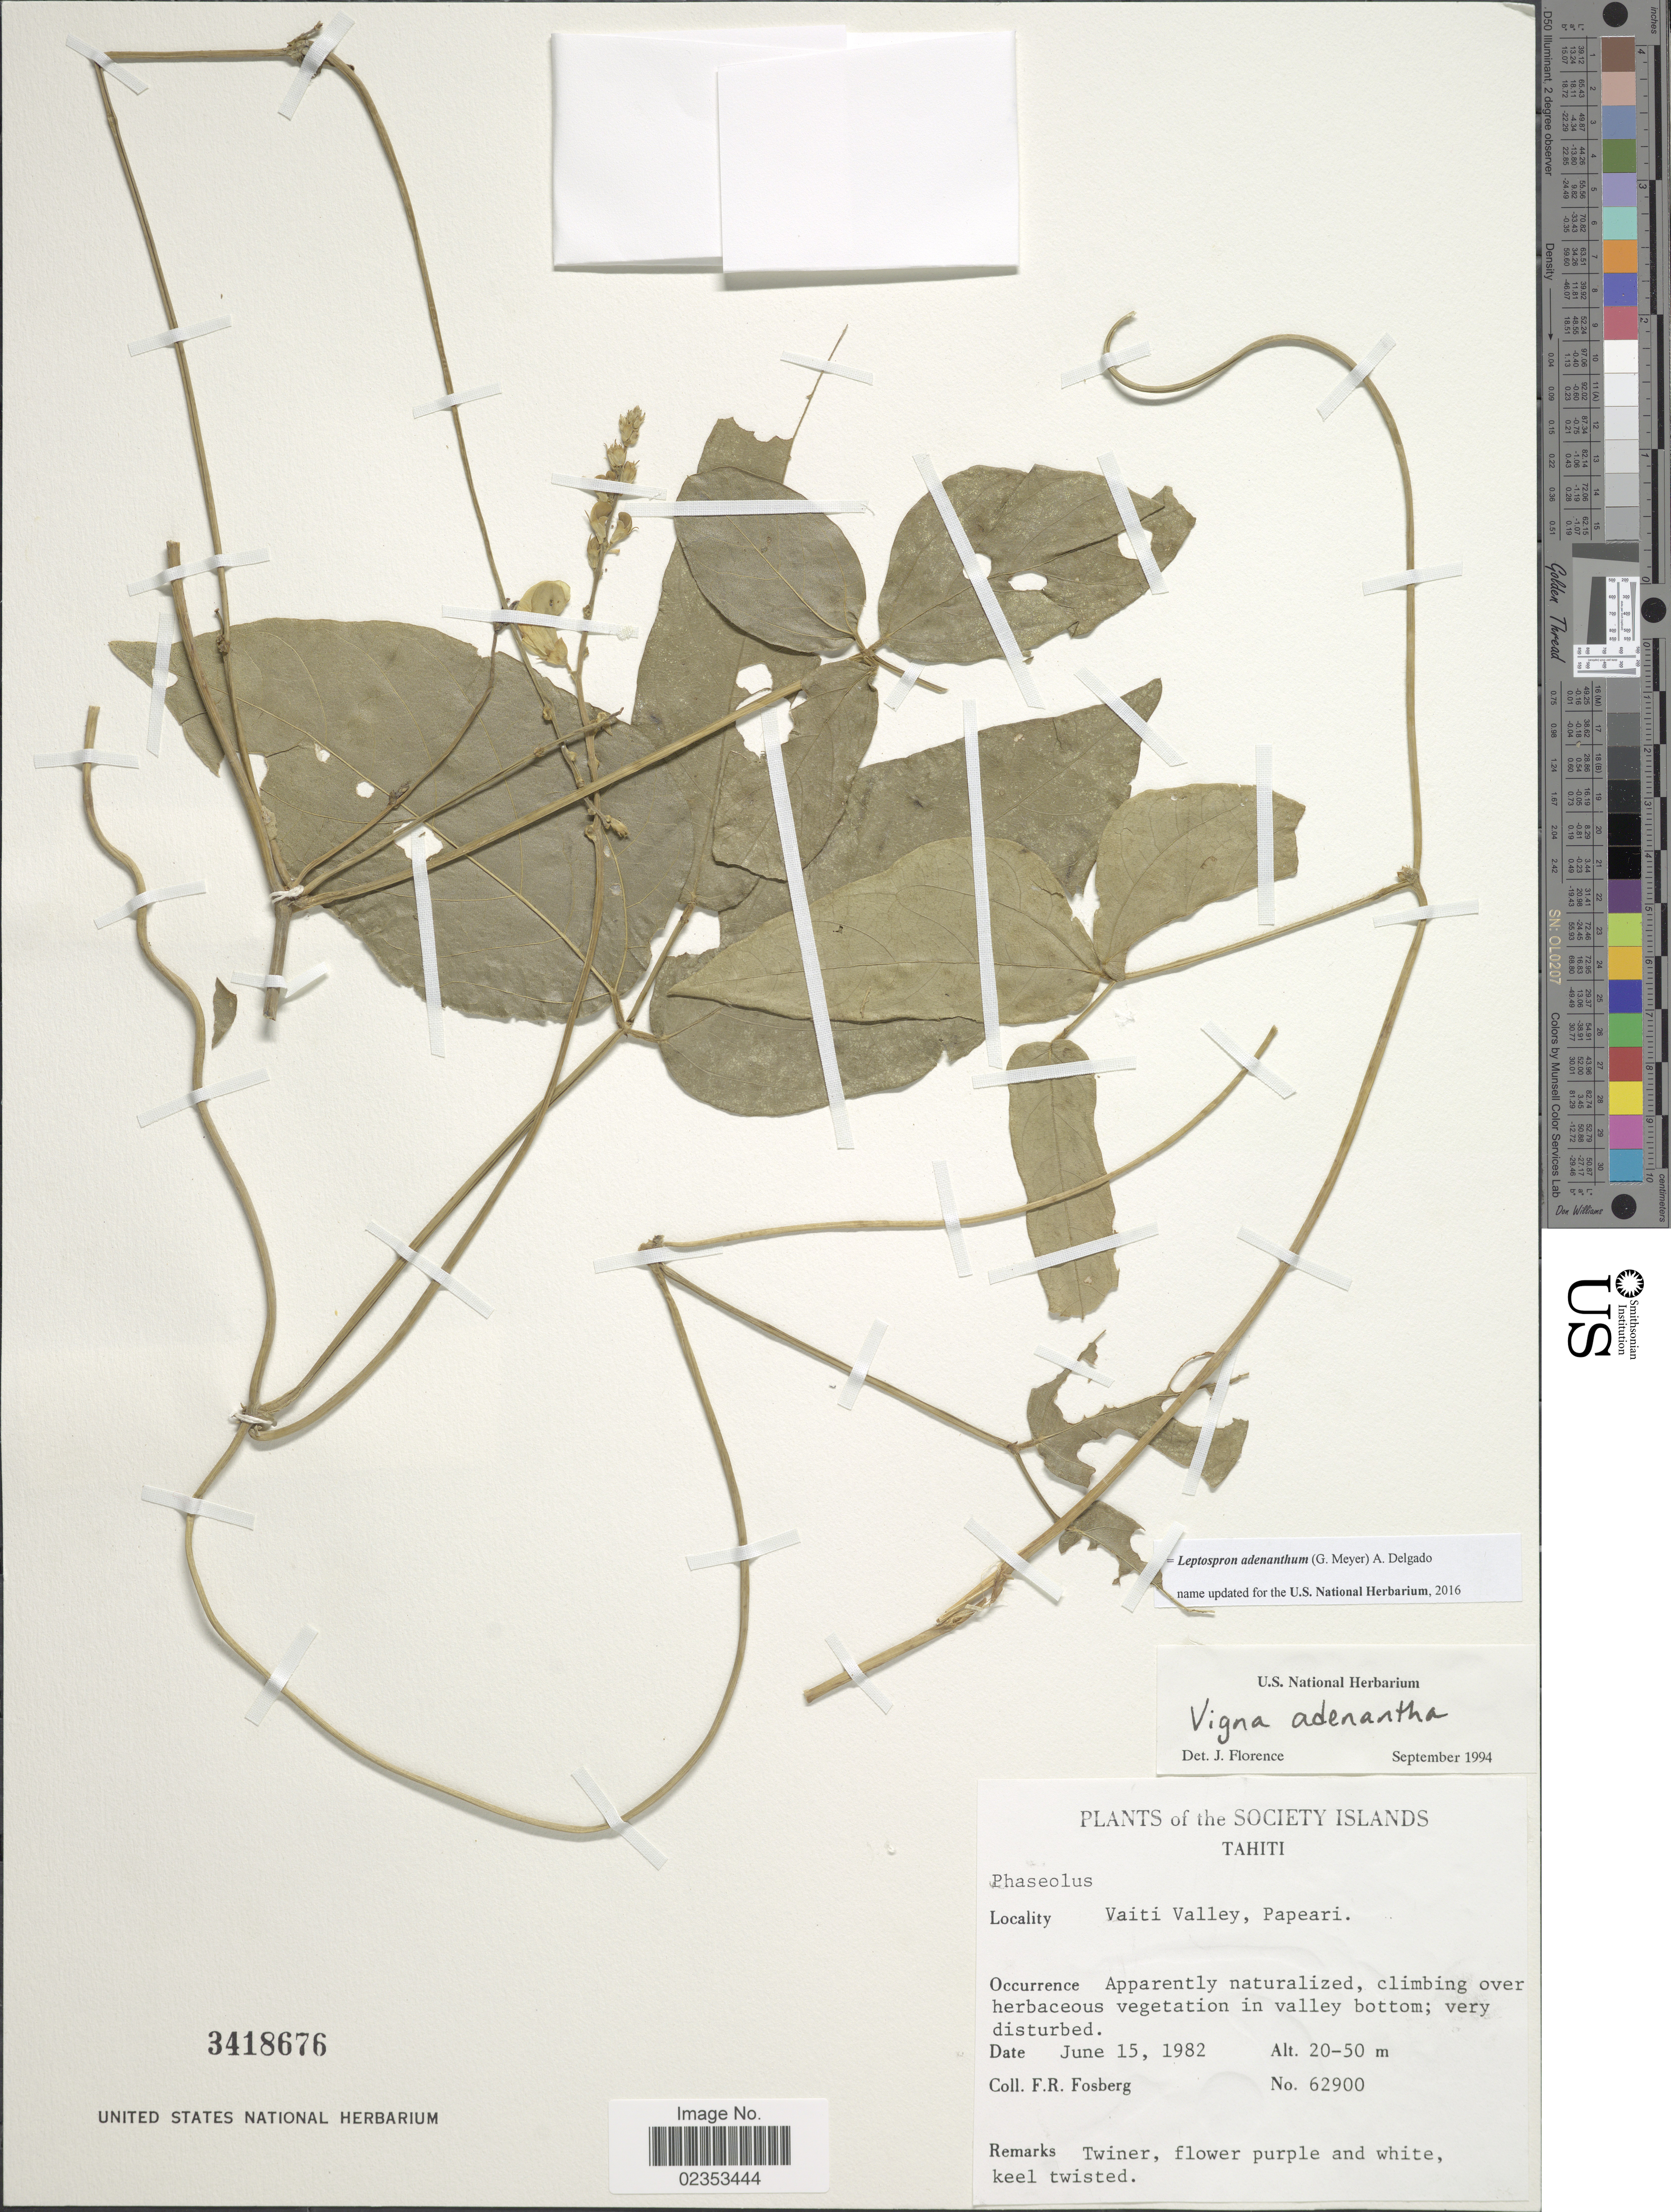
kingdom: Plantae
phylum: Tracheophyta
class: Magnoliopsida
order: Fabales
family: Fabaceae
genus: Leptospron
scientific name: Leptospron adenanthum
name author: (G. Mey.) A. Delgado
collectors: F. R. Fosberg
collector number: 62900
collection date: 1982-06-15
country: French Polynesia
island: Tahiti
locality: The Society Islands, Tahiti, Vaiti Valley, Papeari.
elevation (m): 20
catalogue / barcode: US 3418676